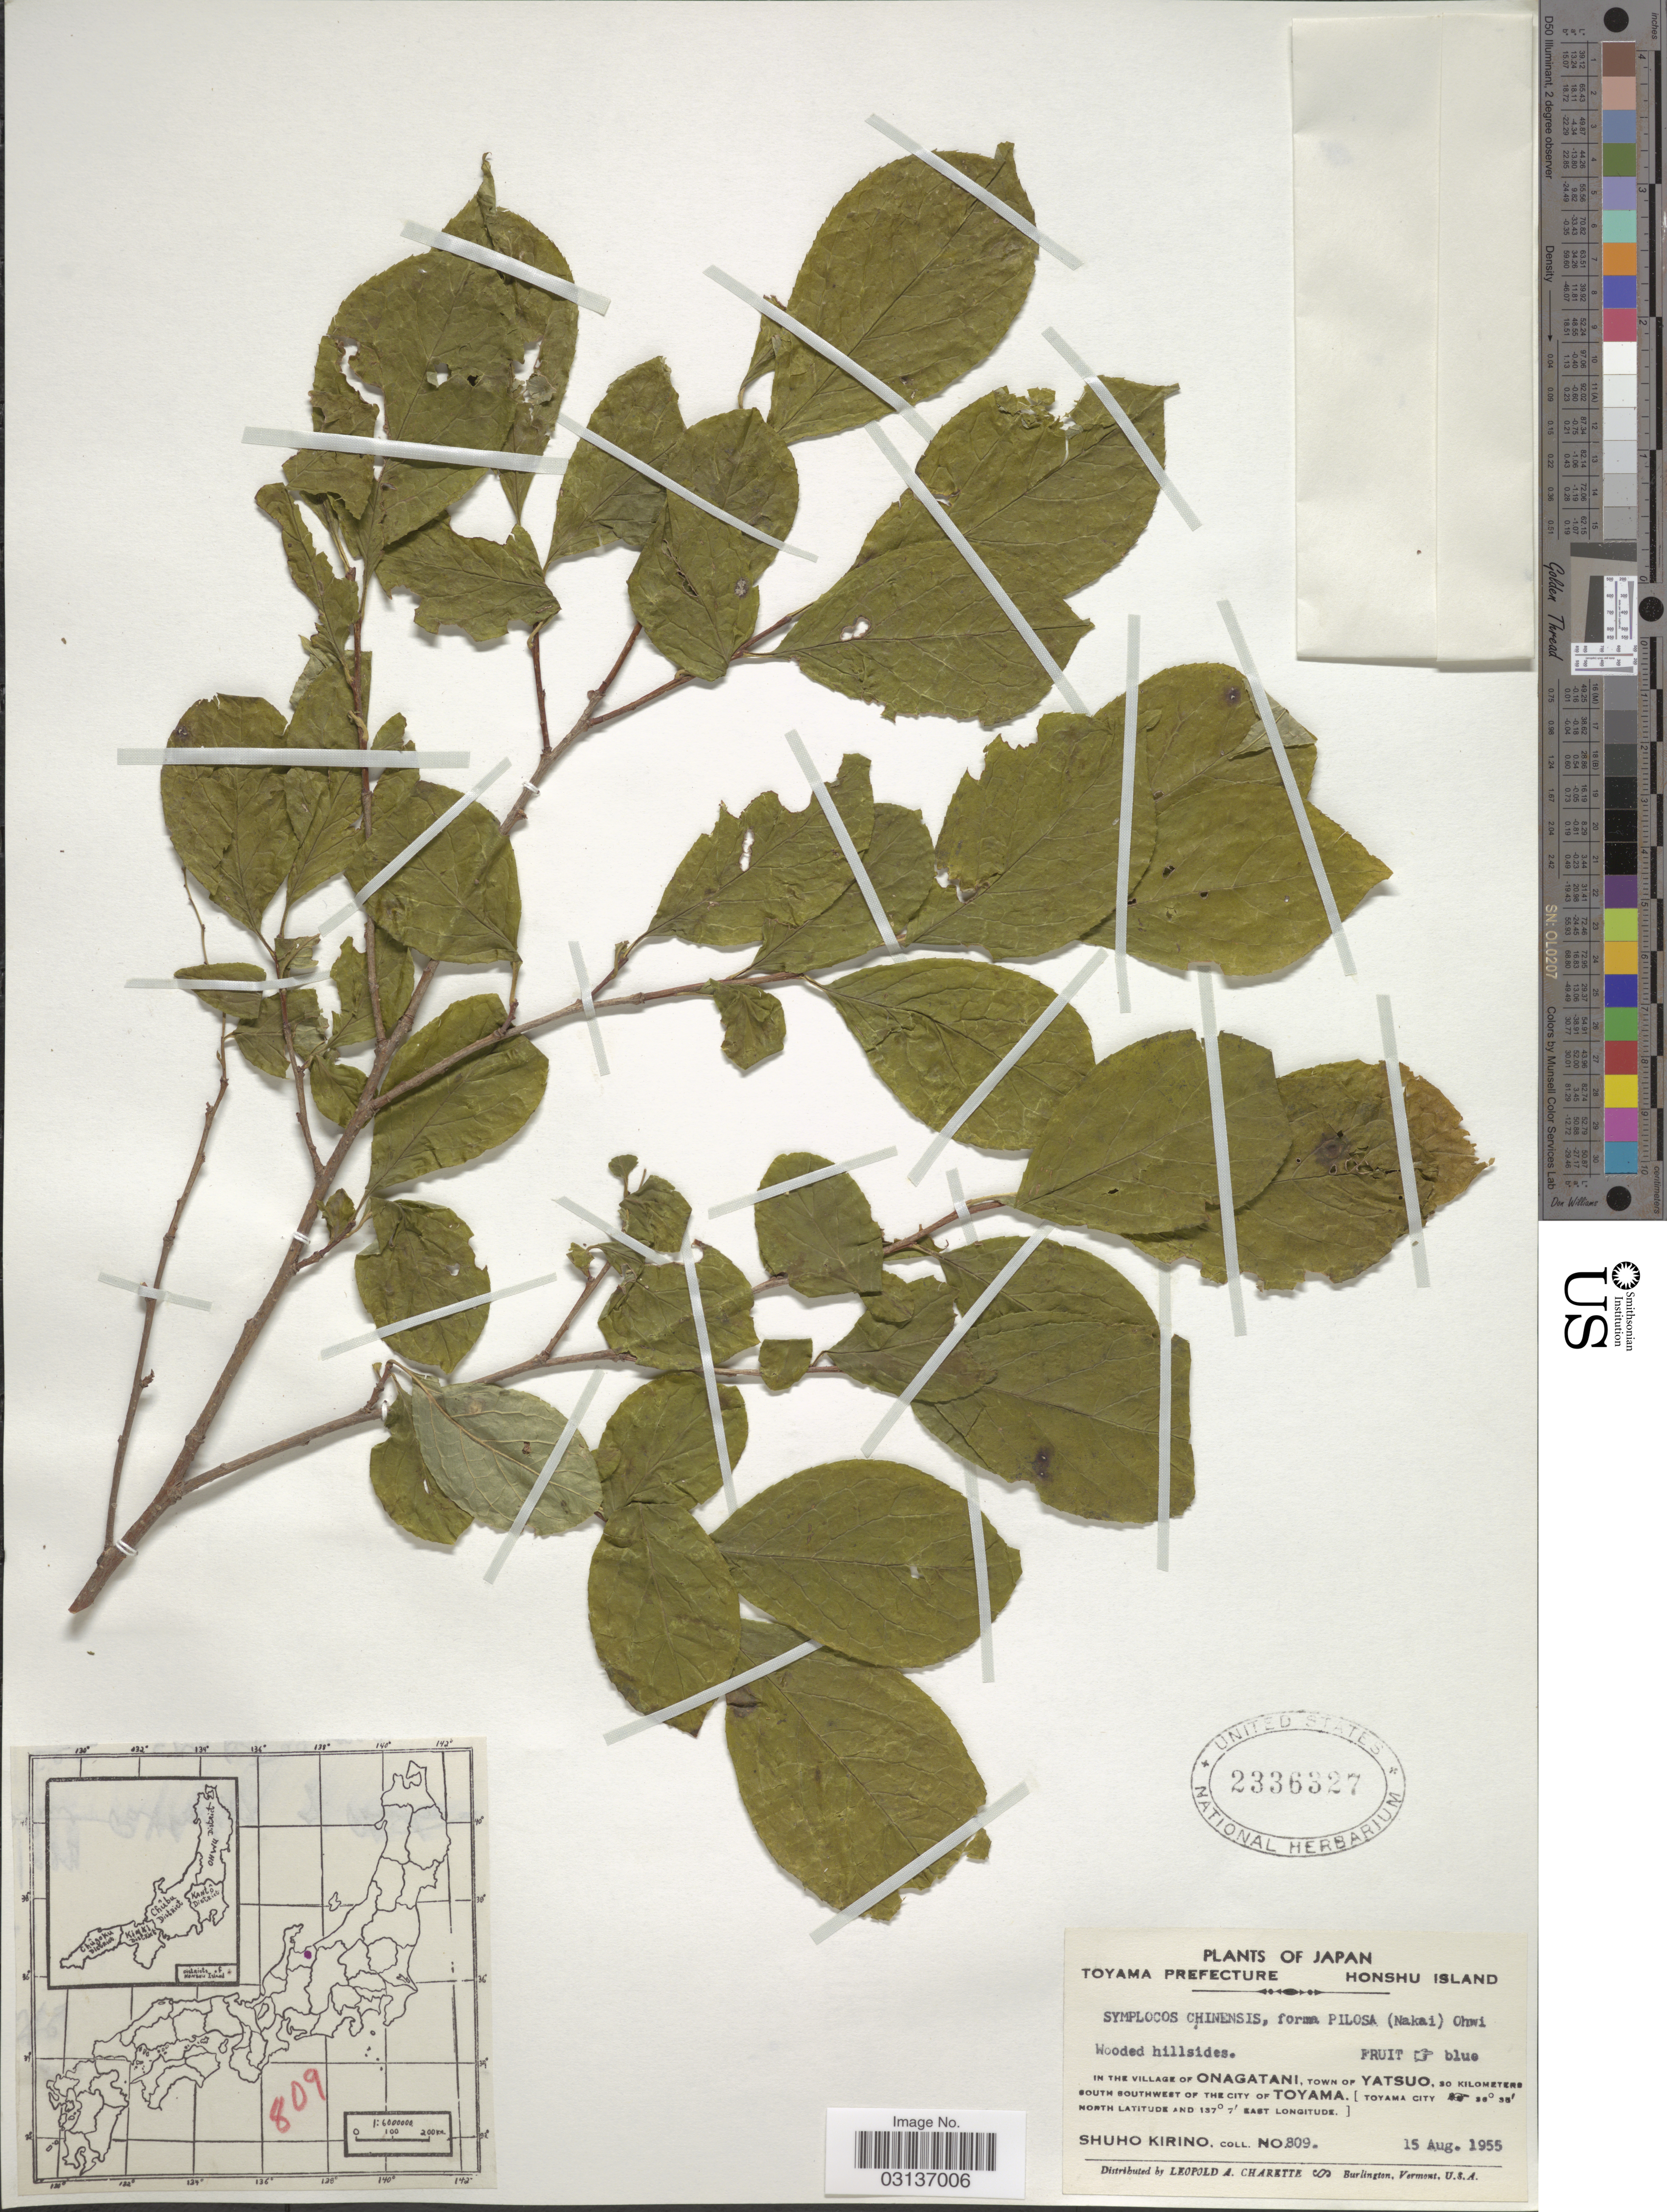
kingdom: Plantae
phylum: Tracheophyta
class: Magnoliopsida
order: Ericales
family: Symplocaceae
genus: Symplocos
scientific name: Symplocos paniculata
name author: Miq.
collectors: S. Kirino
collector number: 809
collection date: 1955-08-15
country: Japan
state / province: Toyama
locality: Toyama Prefecture. Honshu Island. In the village of Onagatai, town of Yatsuo, 30 kilometers south southwest of the City of Toyama. [Toyama City].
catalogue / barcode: US 2336327